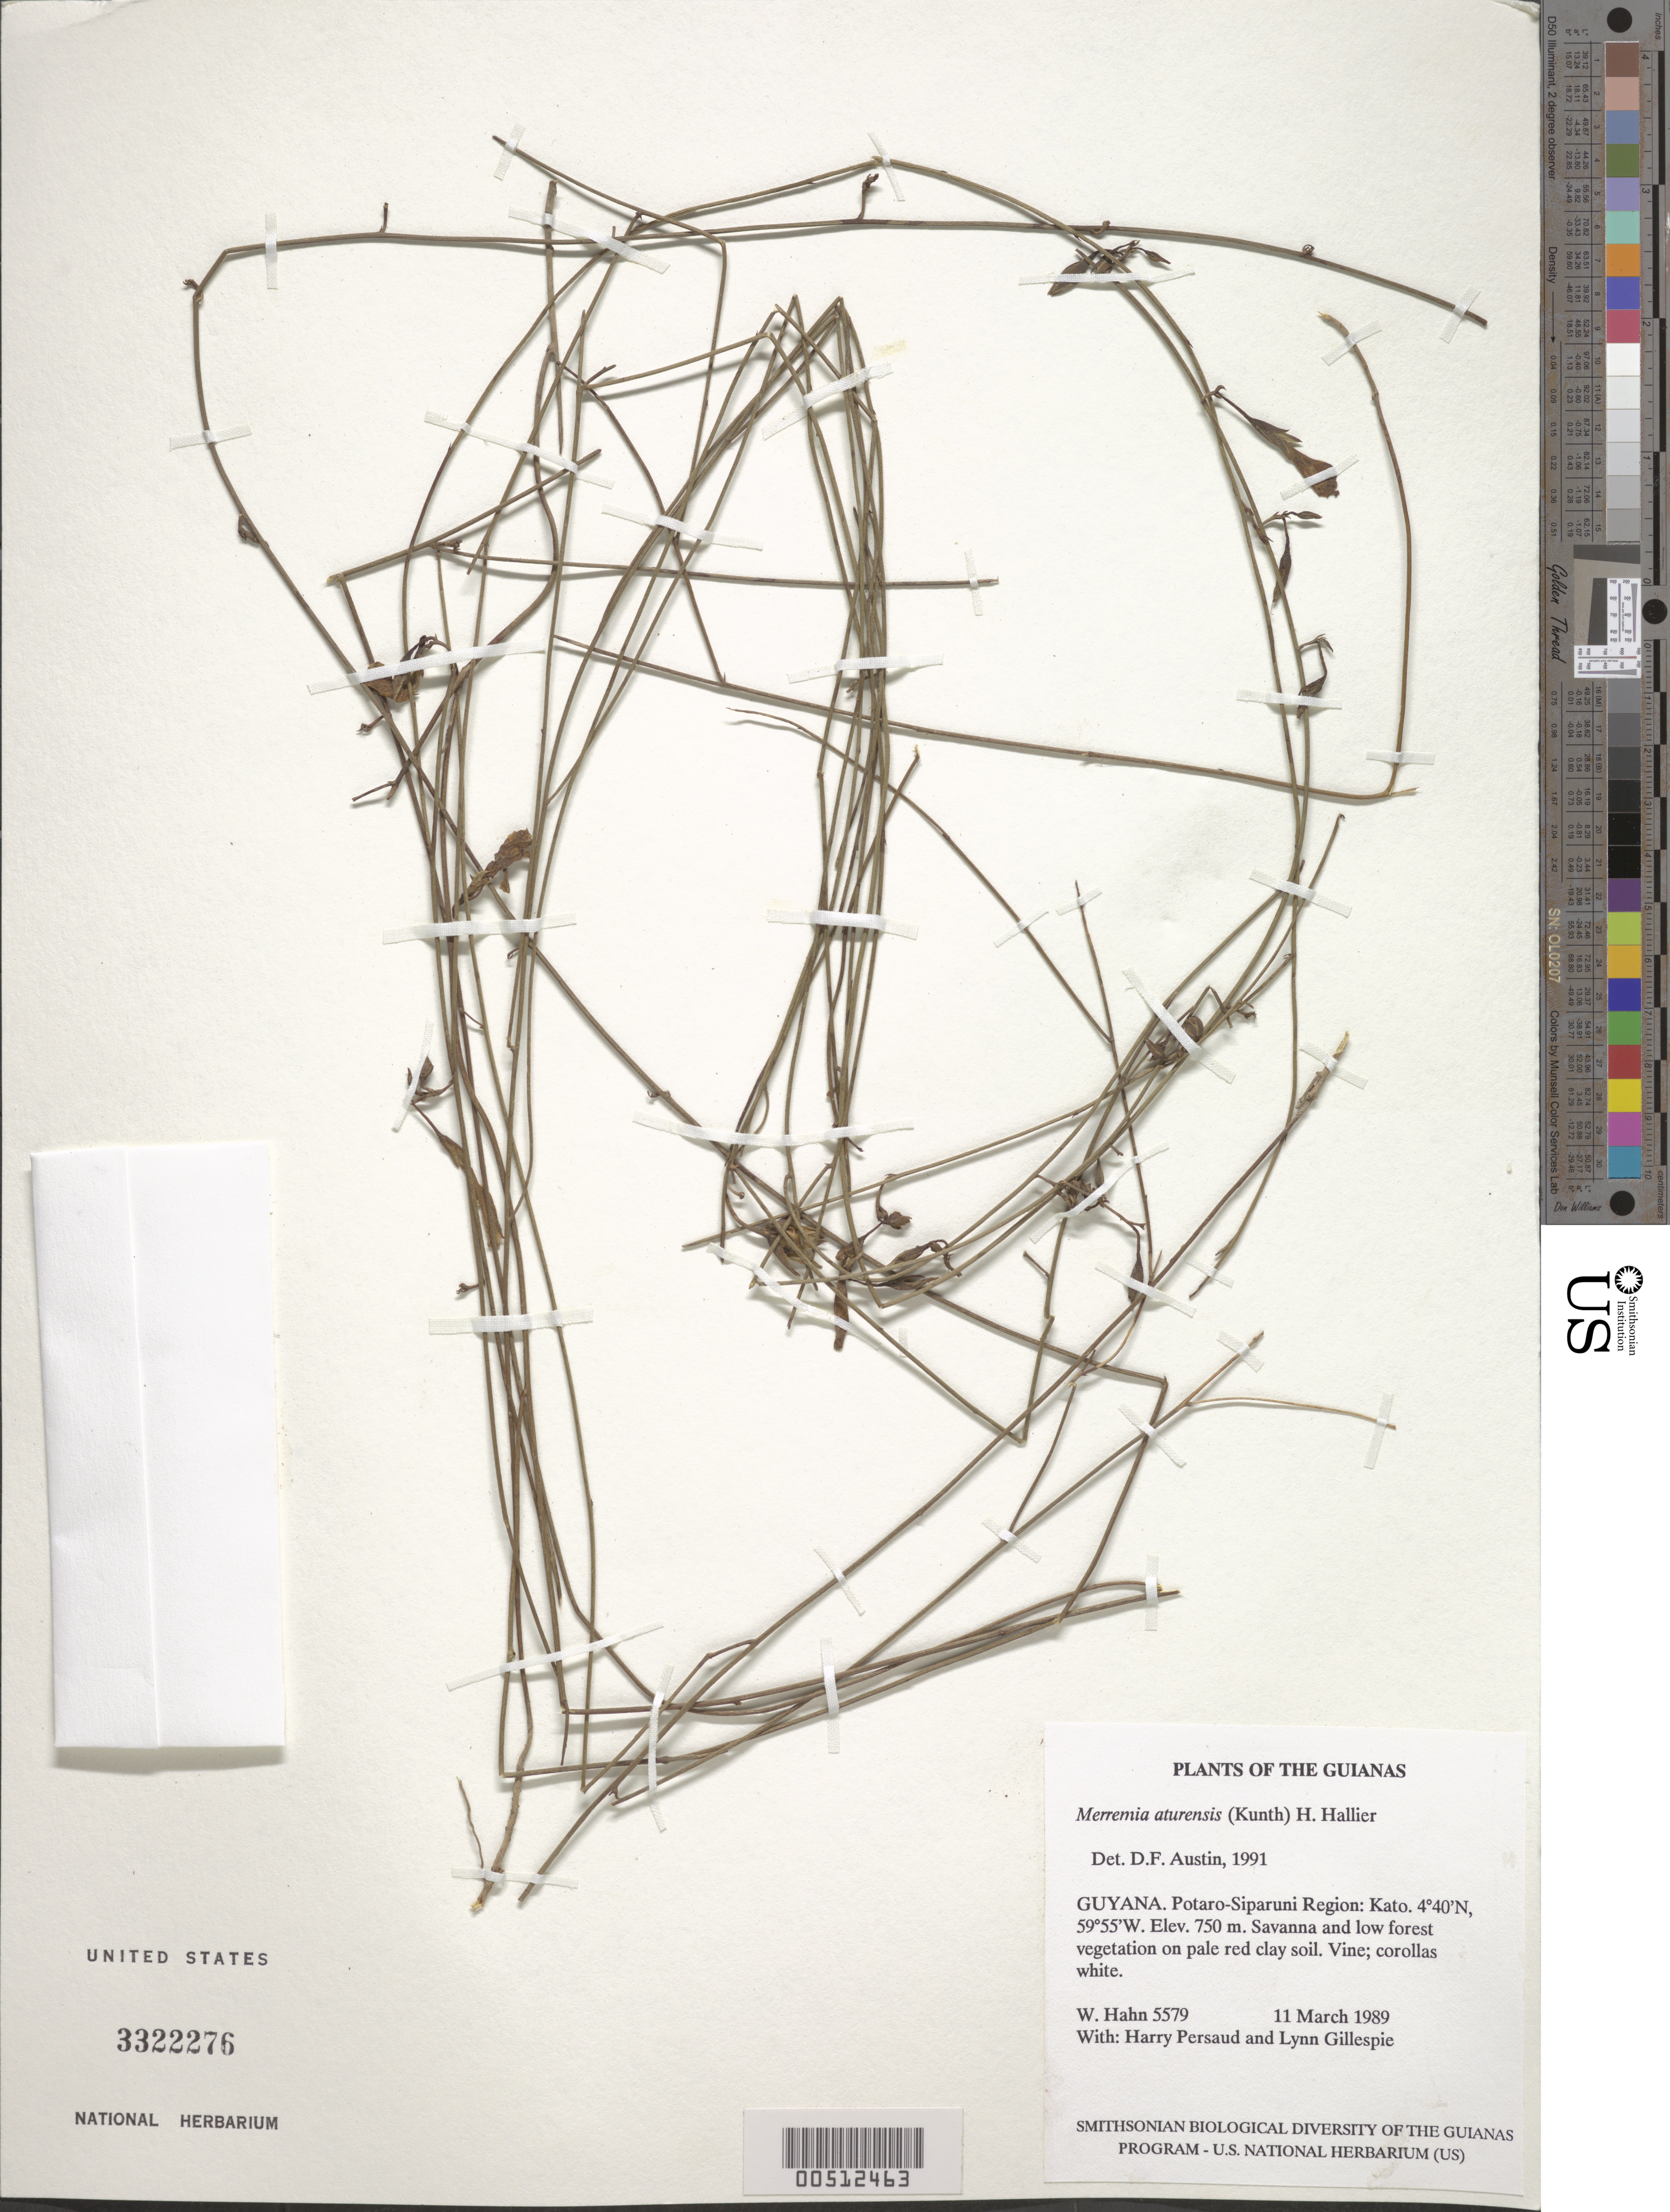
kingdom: Plantae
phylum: Tracheophyta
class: Magnoliopsida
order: Solanales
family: Convolvulaceae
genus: Distimake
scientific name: Distimake aturensis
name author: (Kunth) A. R. Simões & Staples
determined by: Strong, Mark T., (BOT), Smithsonian Institution - National Museum of Natural History (UNITED STATES)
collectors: W. Hahn, H. Persaud & L. J. Gillespie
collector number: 5579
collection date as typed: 11 March 1989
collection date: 1989-03-11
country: Guyana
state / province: Potaro-Siparuni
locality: Kato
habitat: Savanna and low forest vegetation on pale red clay soil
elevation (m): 750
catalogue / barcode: US 3322276